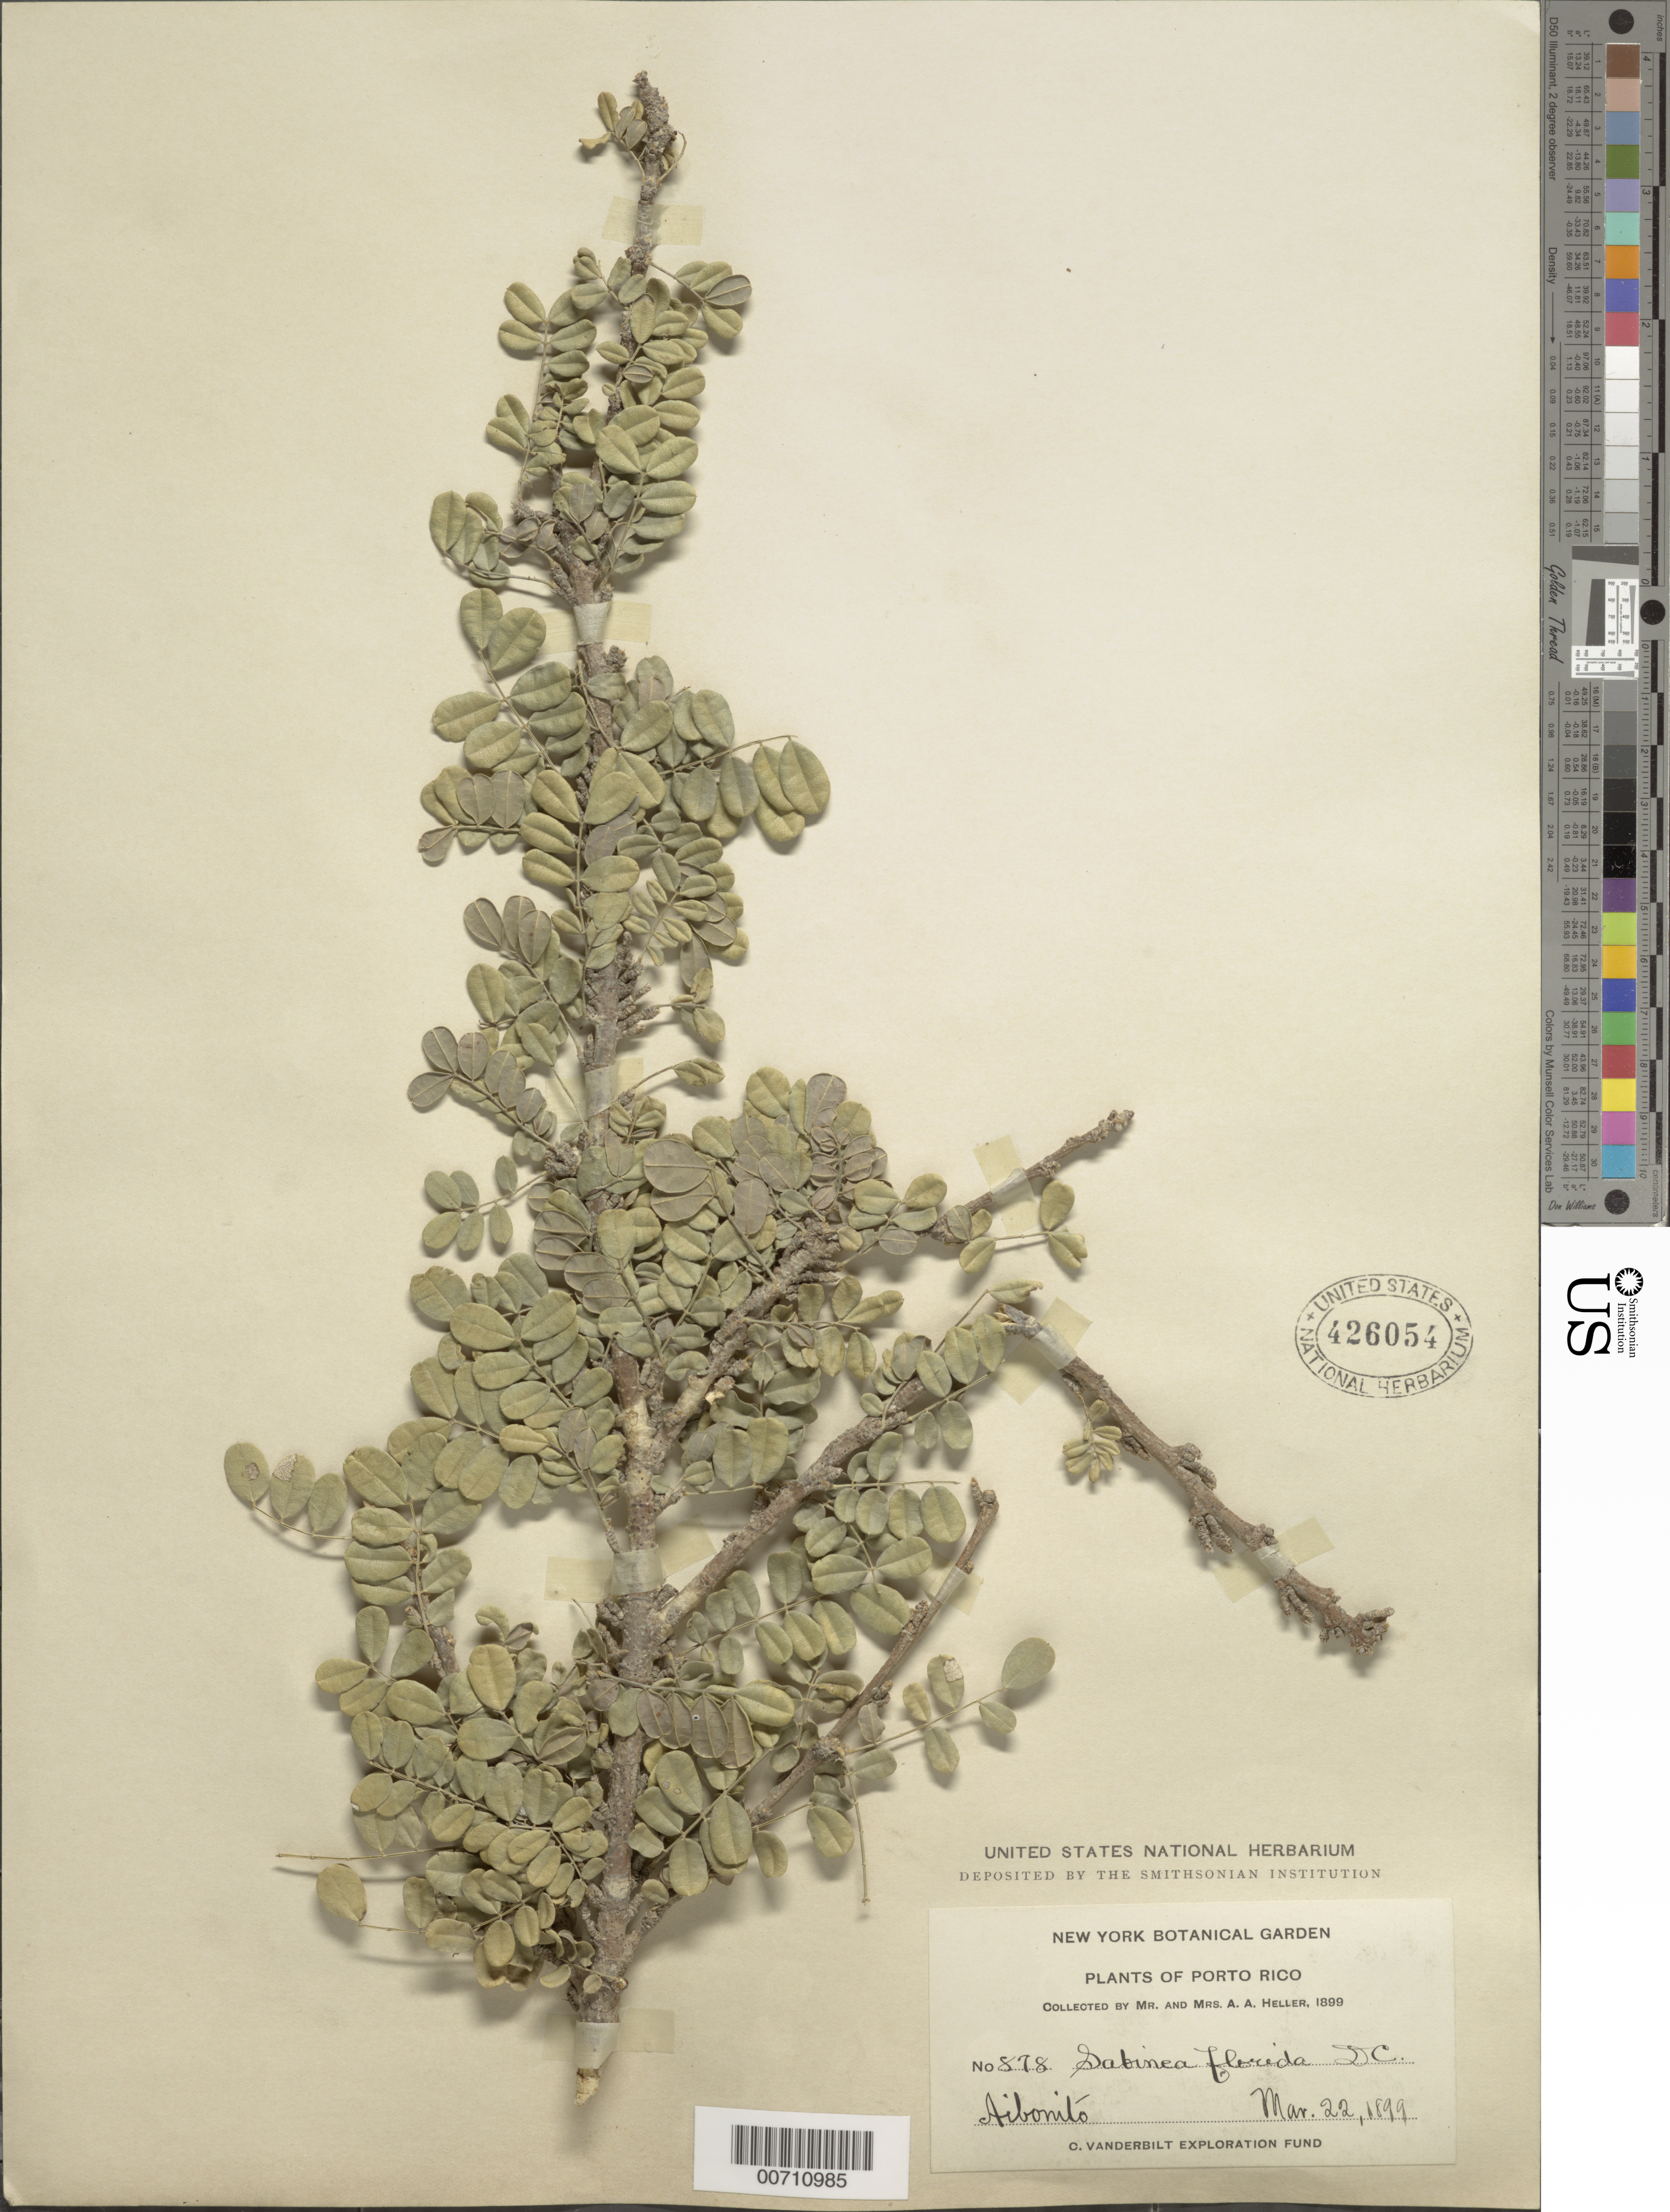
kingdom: Plantae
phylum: Tracheophyta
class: Magnoliopsida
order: Fabales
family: Fabaceae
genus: Poitea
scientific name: Poitea punicea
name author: (Urb.) Lavin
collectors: A. A. Heller & -- Heller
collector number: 878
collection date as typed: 22 Mar 1899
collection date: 1899-03-22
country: Puerto Rico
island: Greater Antilles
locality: Aibonito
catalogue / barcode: US 426054